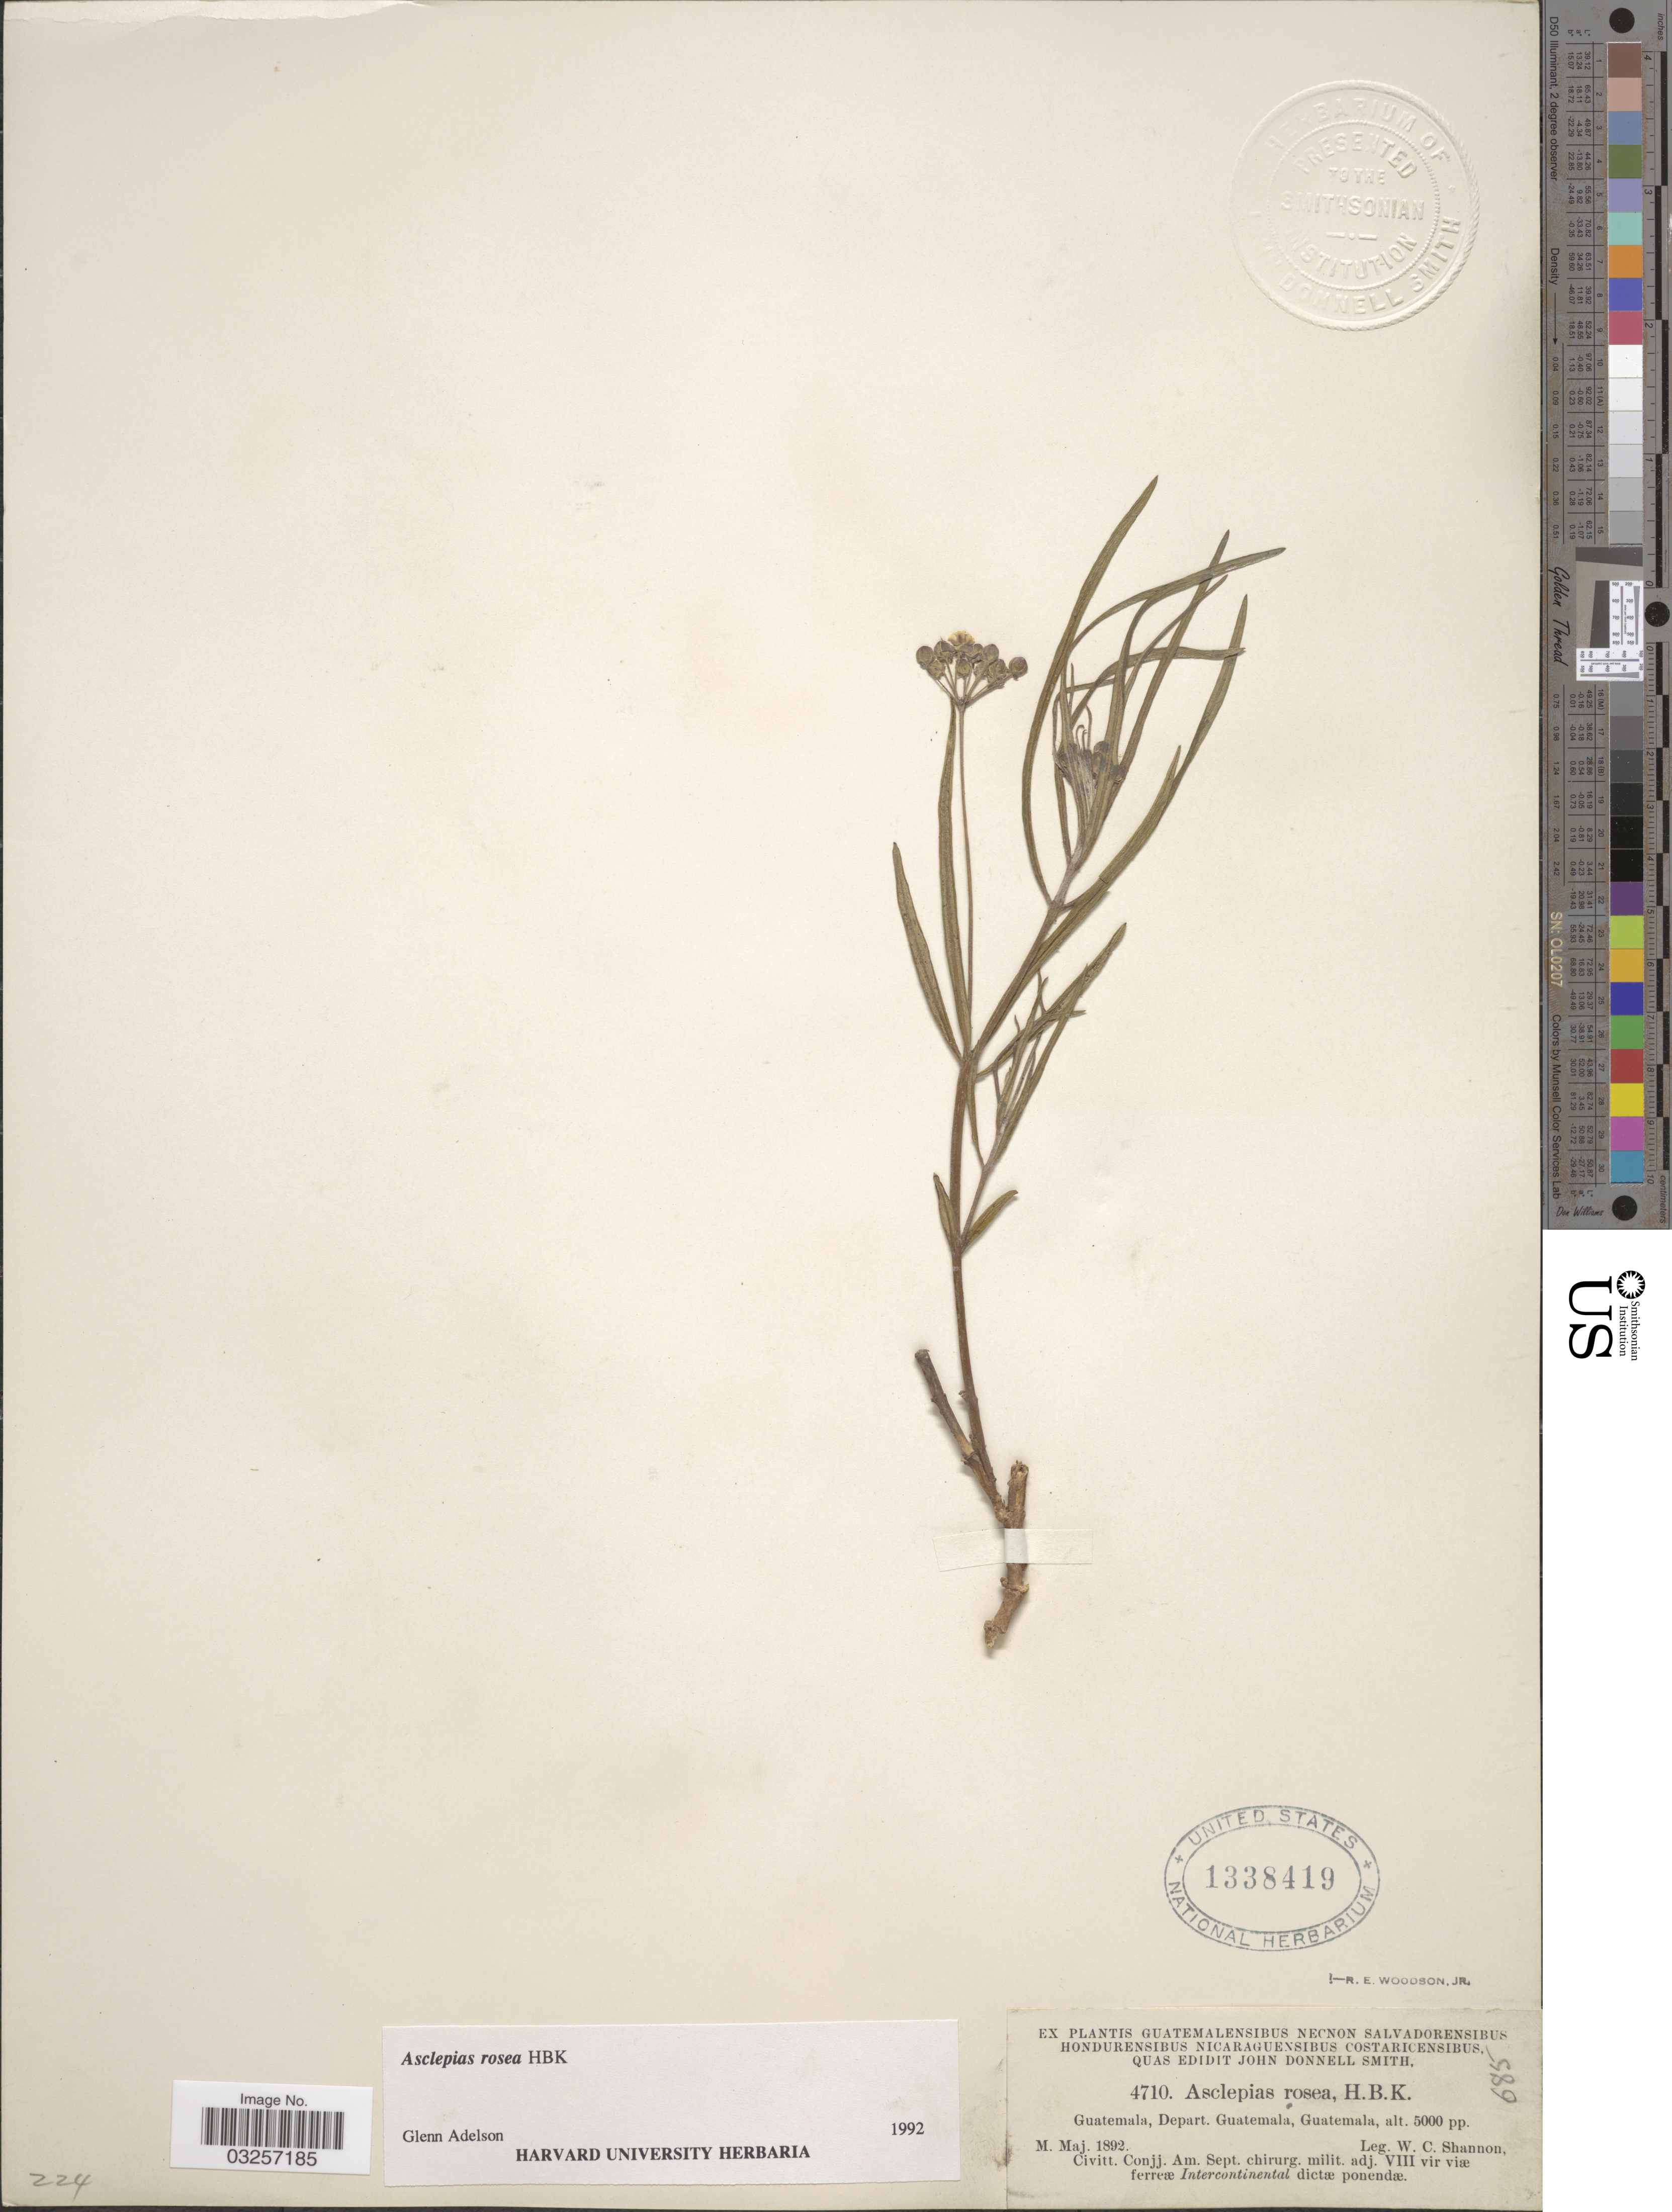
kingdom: Plantae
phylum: Tracheophyta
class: Magnoliopsida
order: Gentianales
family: Apocynaceae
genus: Asclepias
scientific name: Asclepias rosea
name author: Kunth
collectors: W. C. Shannon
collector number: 4710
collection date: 1892-05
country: Guatemala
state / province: Guatemala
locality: Guatemala, Depart. Guatemala.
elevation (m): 1524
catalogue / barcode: US 1338419